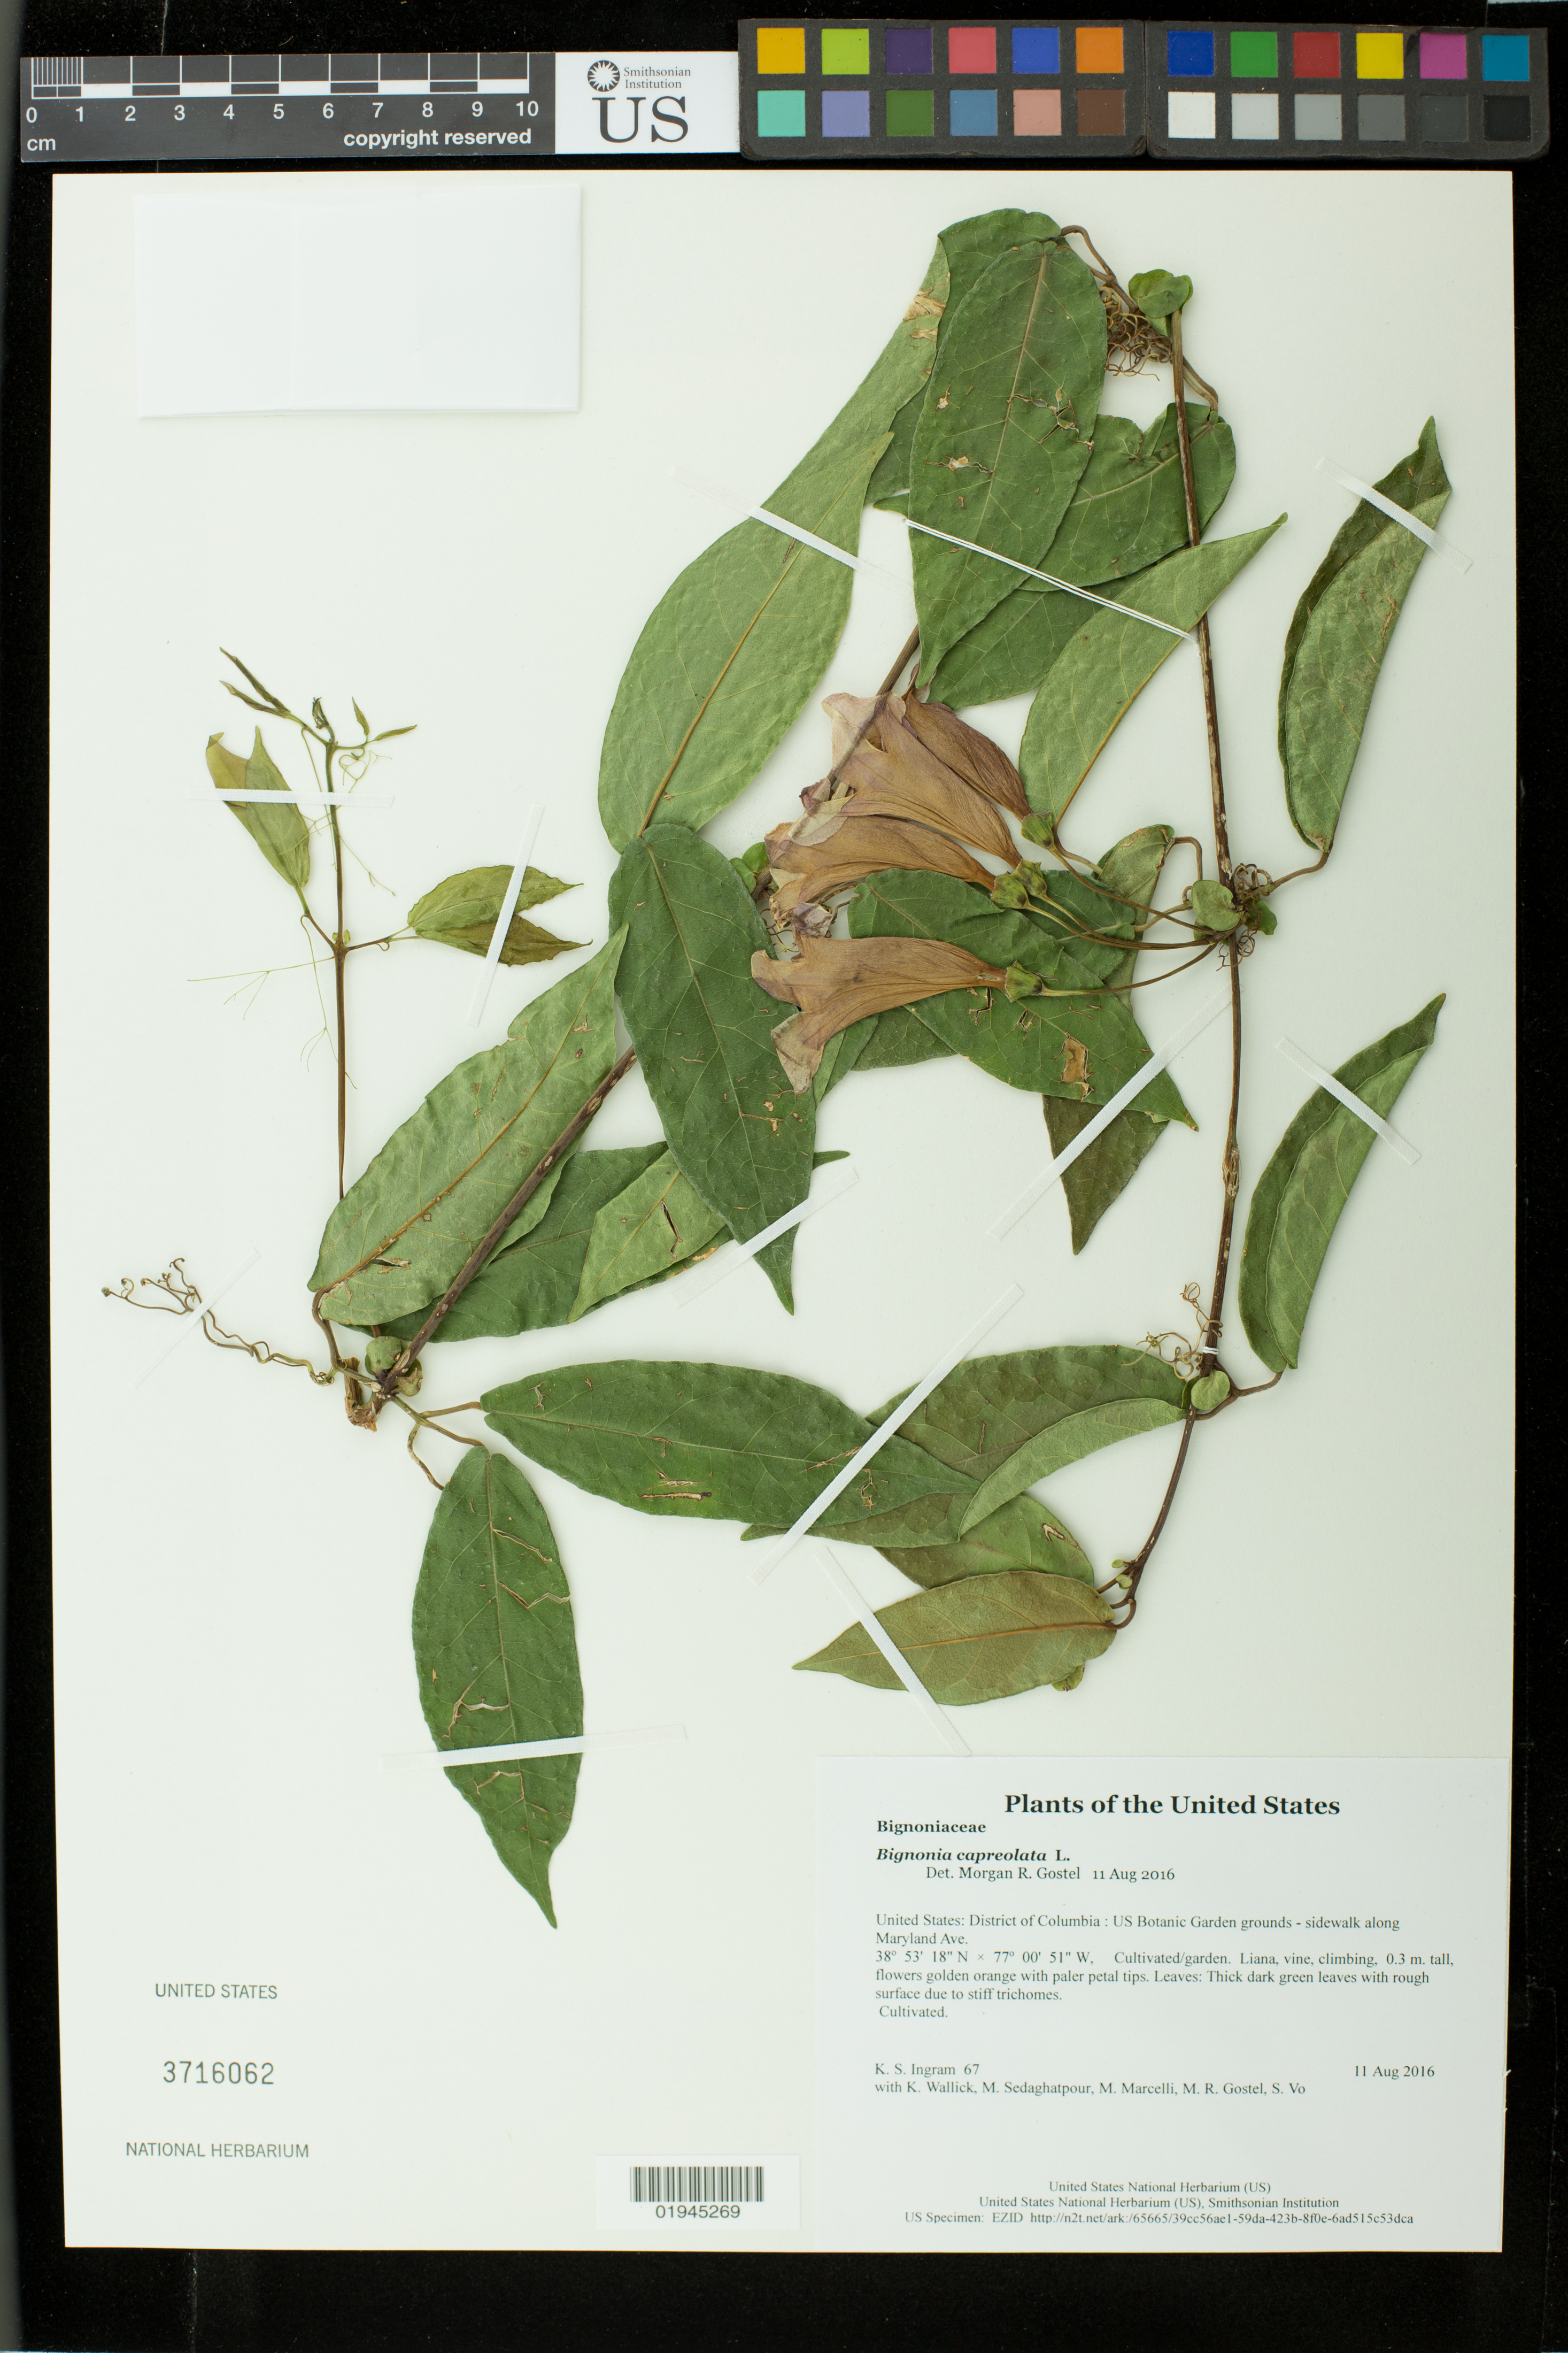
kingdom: Plantae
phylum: Tracheophyta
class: Magnoliopsida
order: Lamiales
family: Bignoniaceae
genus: Bignonia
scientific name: Bignonia capreolata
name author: L.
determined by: Gostel, Morgan R., (BRIT), Botanical Research Institute of Texas (UNITED STATES)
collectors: K. S. Ingram, K. Wallick, M. Sedaghatpour, M. Marcelli, M. R. Gostel & S. Vo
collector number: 67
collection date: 2016-08-11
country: United States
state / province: District of Columbia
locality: US Botanic Garden grounds - sidewalk along Maryland Ave.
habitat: Cultivated/garden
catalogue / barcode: US 3716062